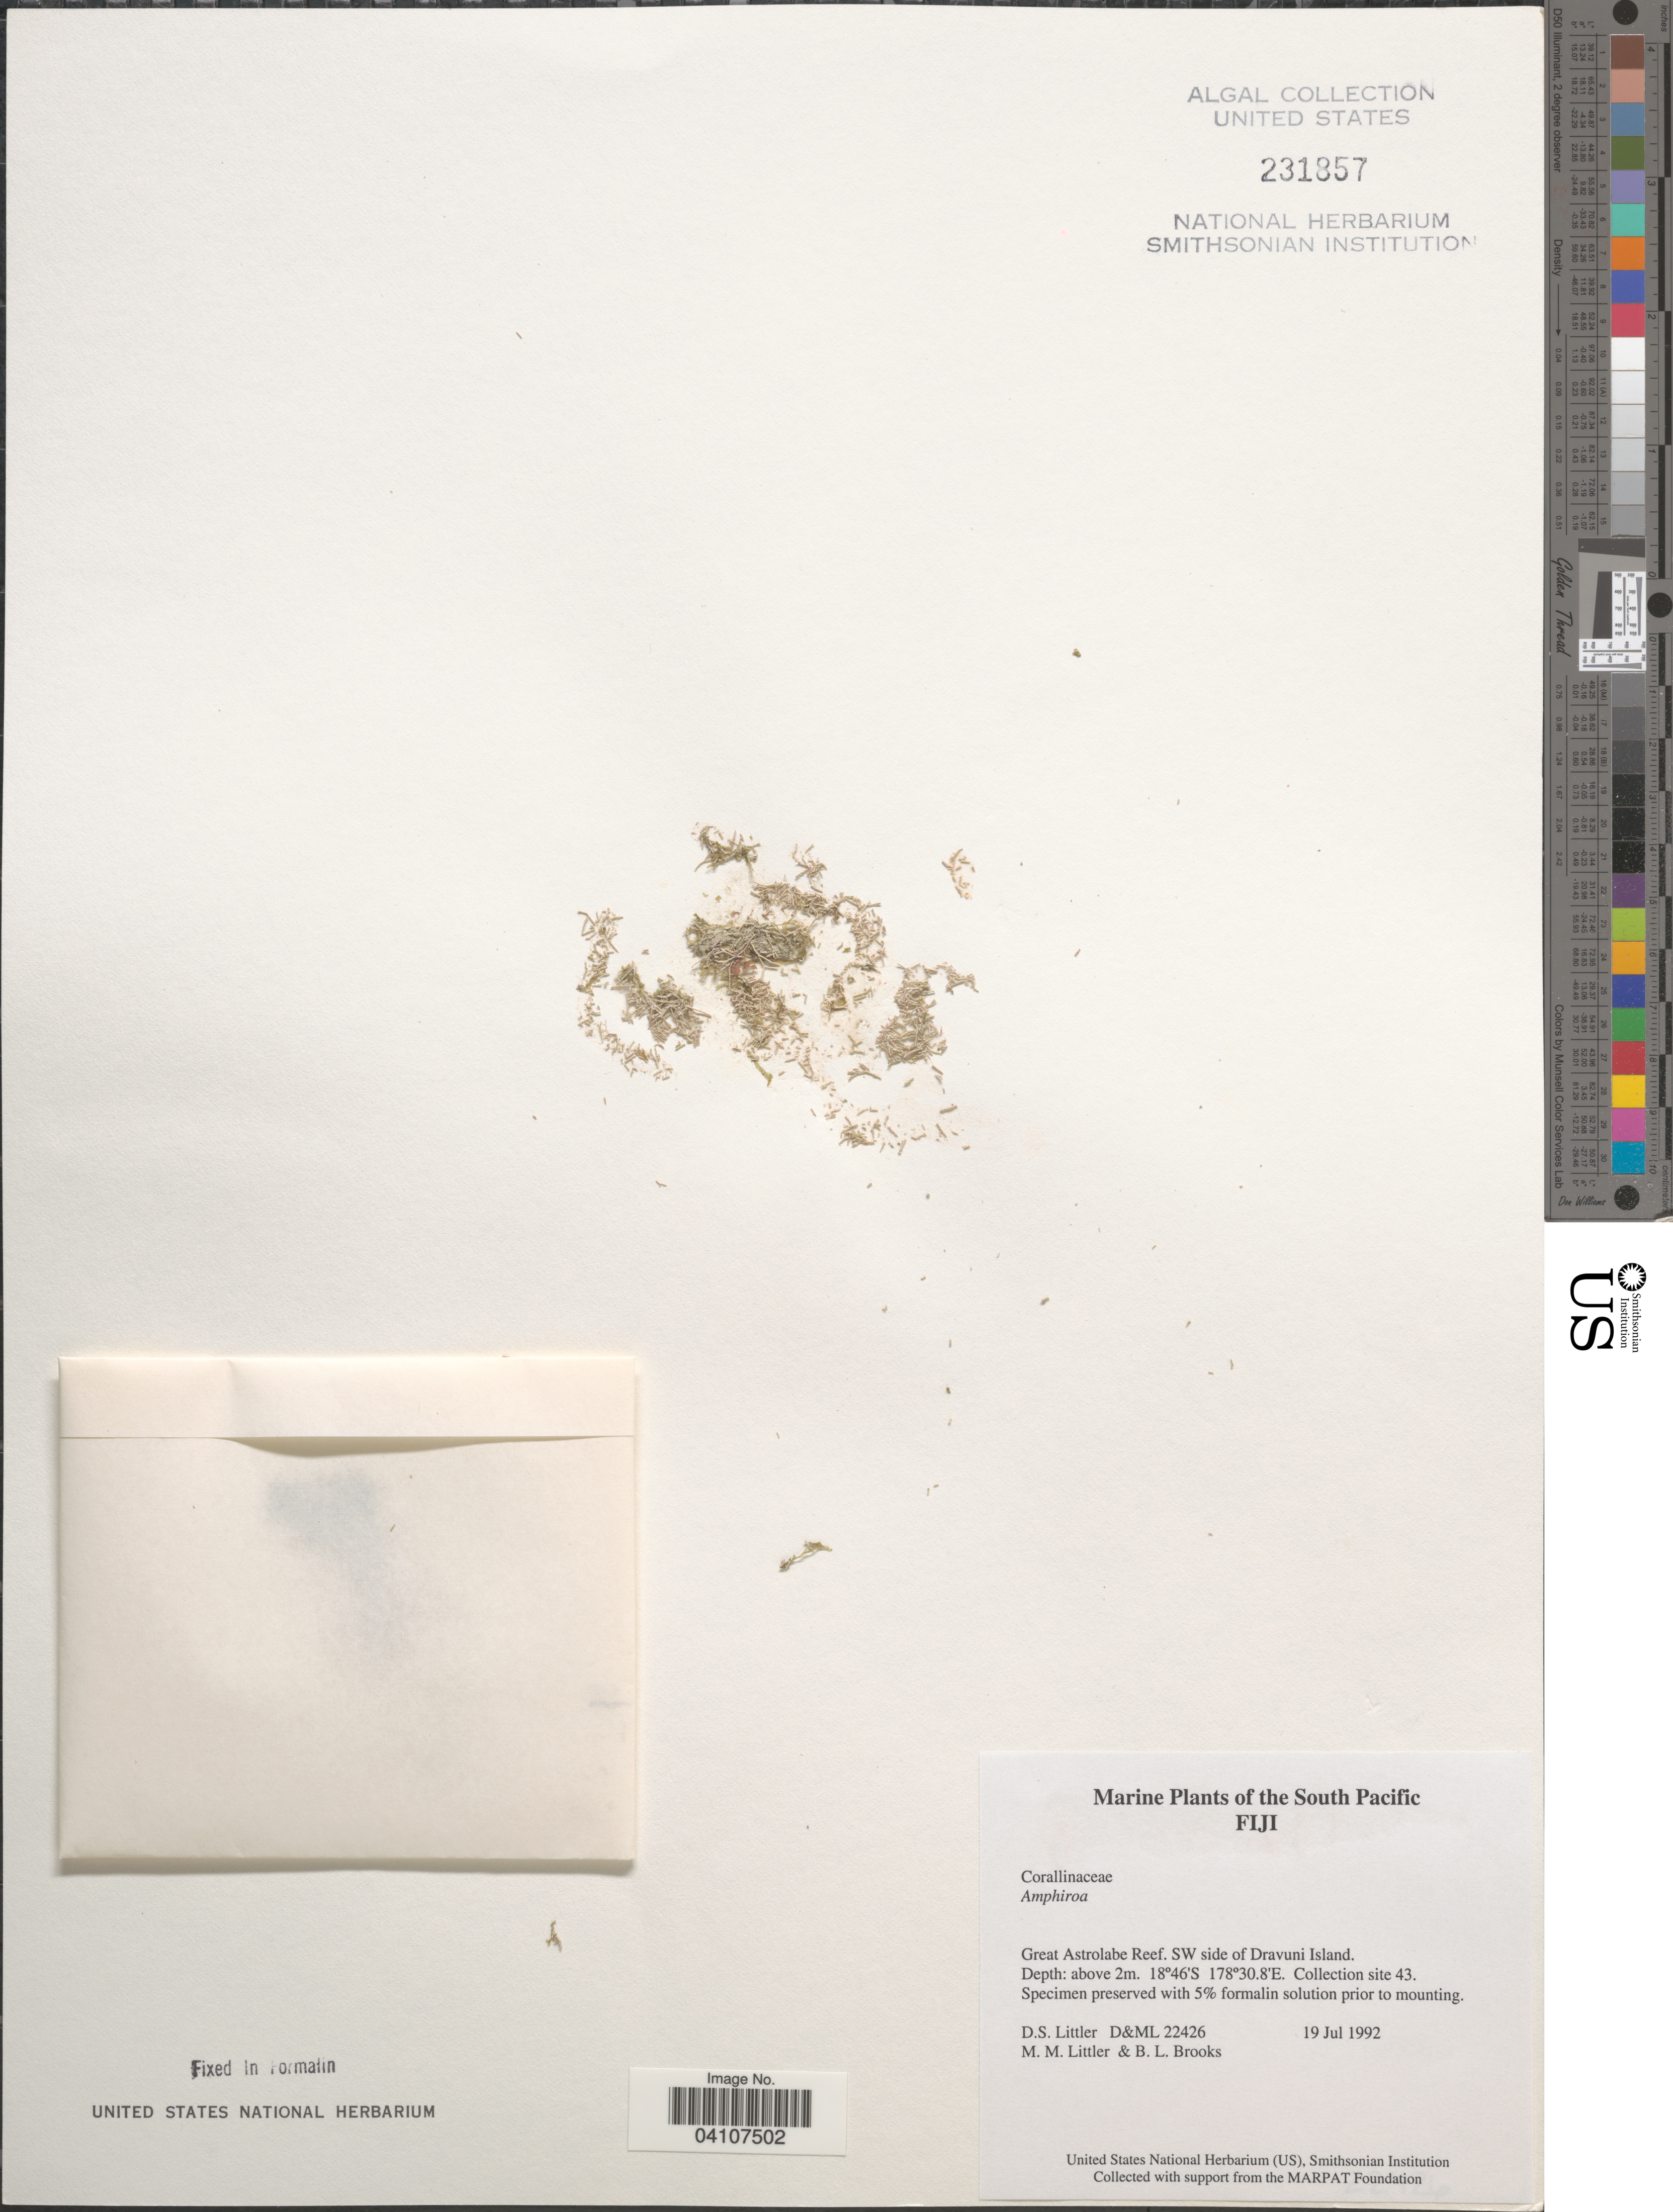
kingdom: Plantae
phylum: Rhodophyta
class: Florideophyceae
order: Corallinales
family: Lithophyllaceae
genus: Amphiroa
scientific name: Amphiroa sp.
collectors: D. S. Littler & B. Brooks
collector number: D&ML 22426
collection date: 1992-07-19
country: Fiji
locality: The South Pacific. Great Astrolabe Reef. SW side of Dravuni Island. Collection site 43.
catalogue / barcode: US 231857